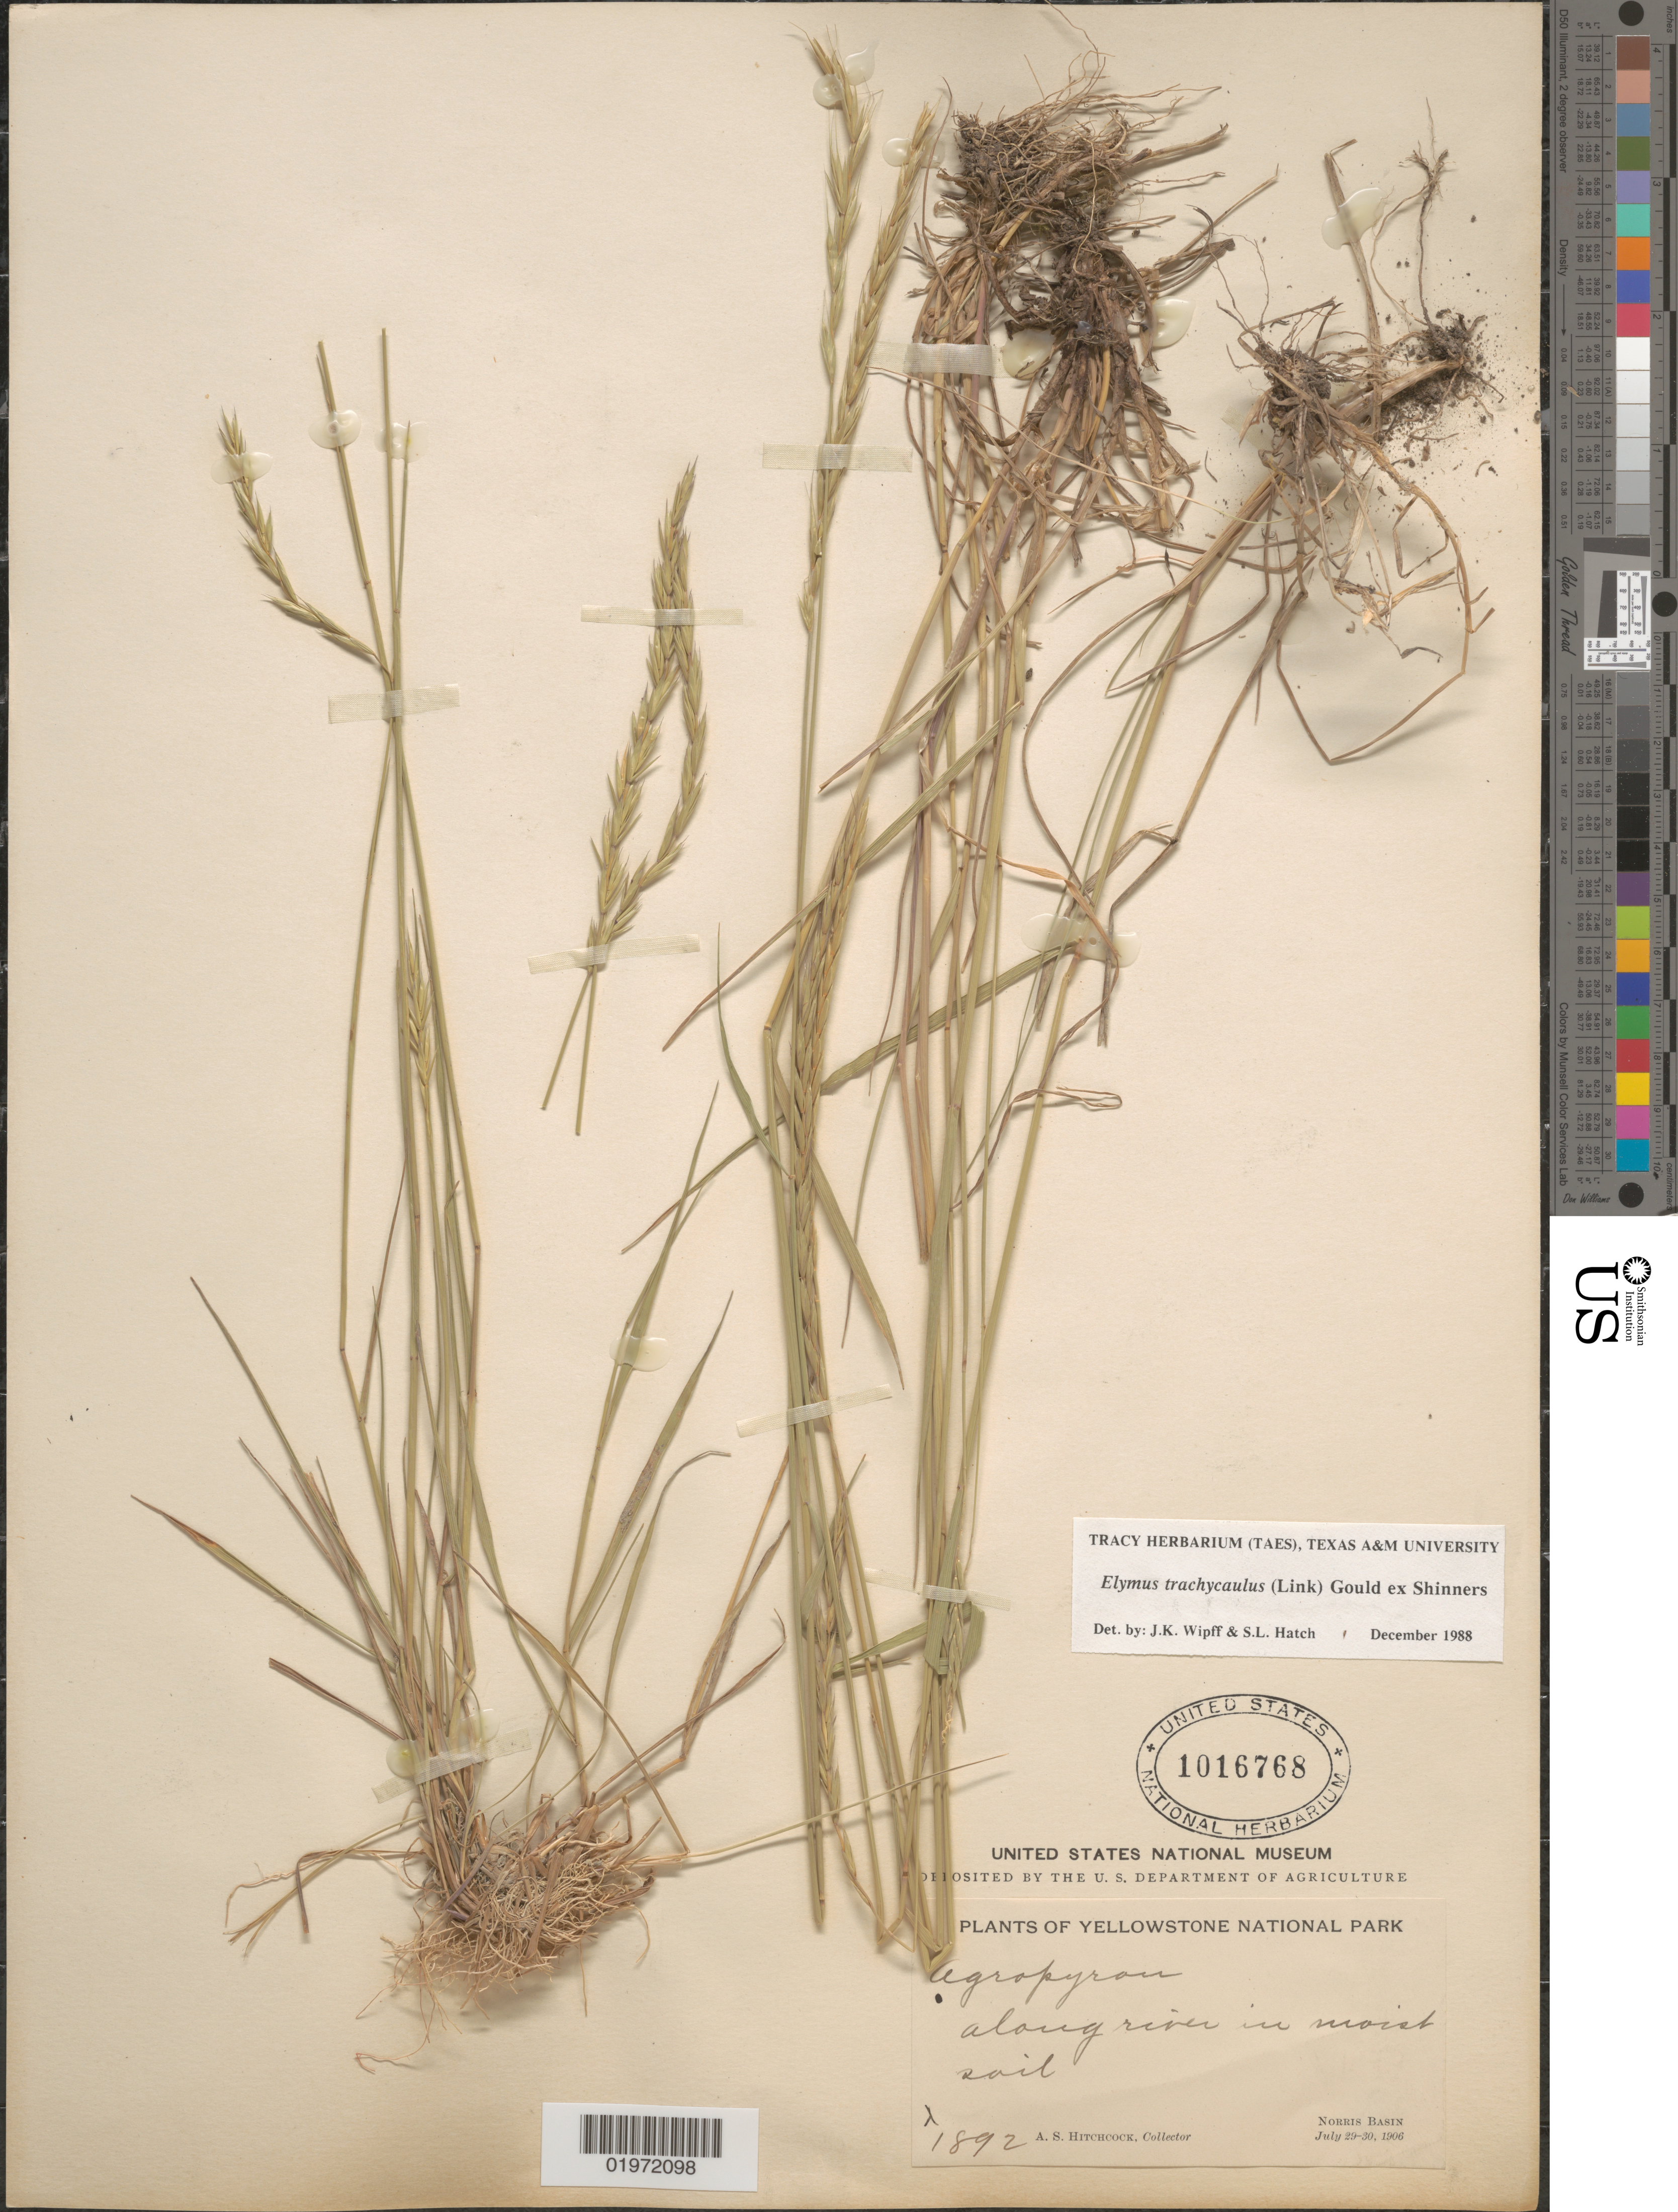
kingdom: Plantae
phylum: Tracheophyta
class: Liliopsida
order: Poales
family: Poaceae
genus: Elymus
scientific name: Elymus trachycaulus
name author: (Link) Gould ex Shinners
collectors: A. S. Hitchcock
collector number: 1892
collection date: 1906-07-29/1906-07-30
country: United States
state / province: Wyoming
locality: Yellowstone National Park. Norris Basin.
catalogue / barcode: US 1016768